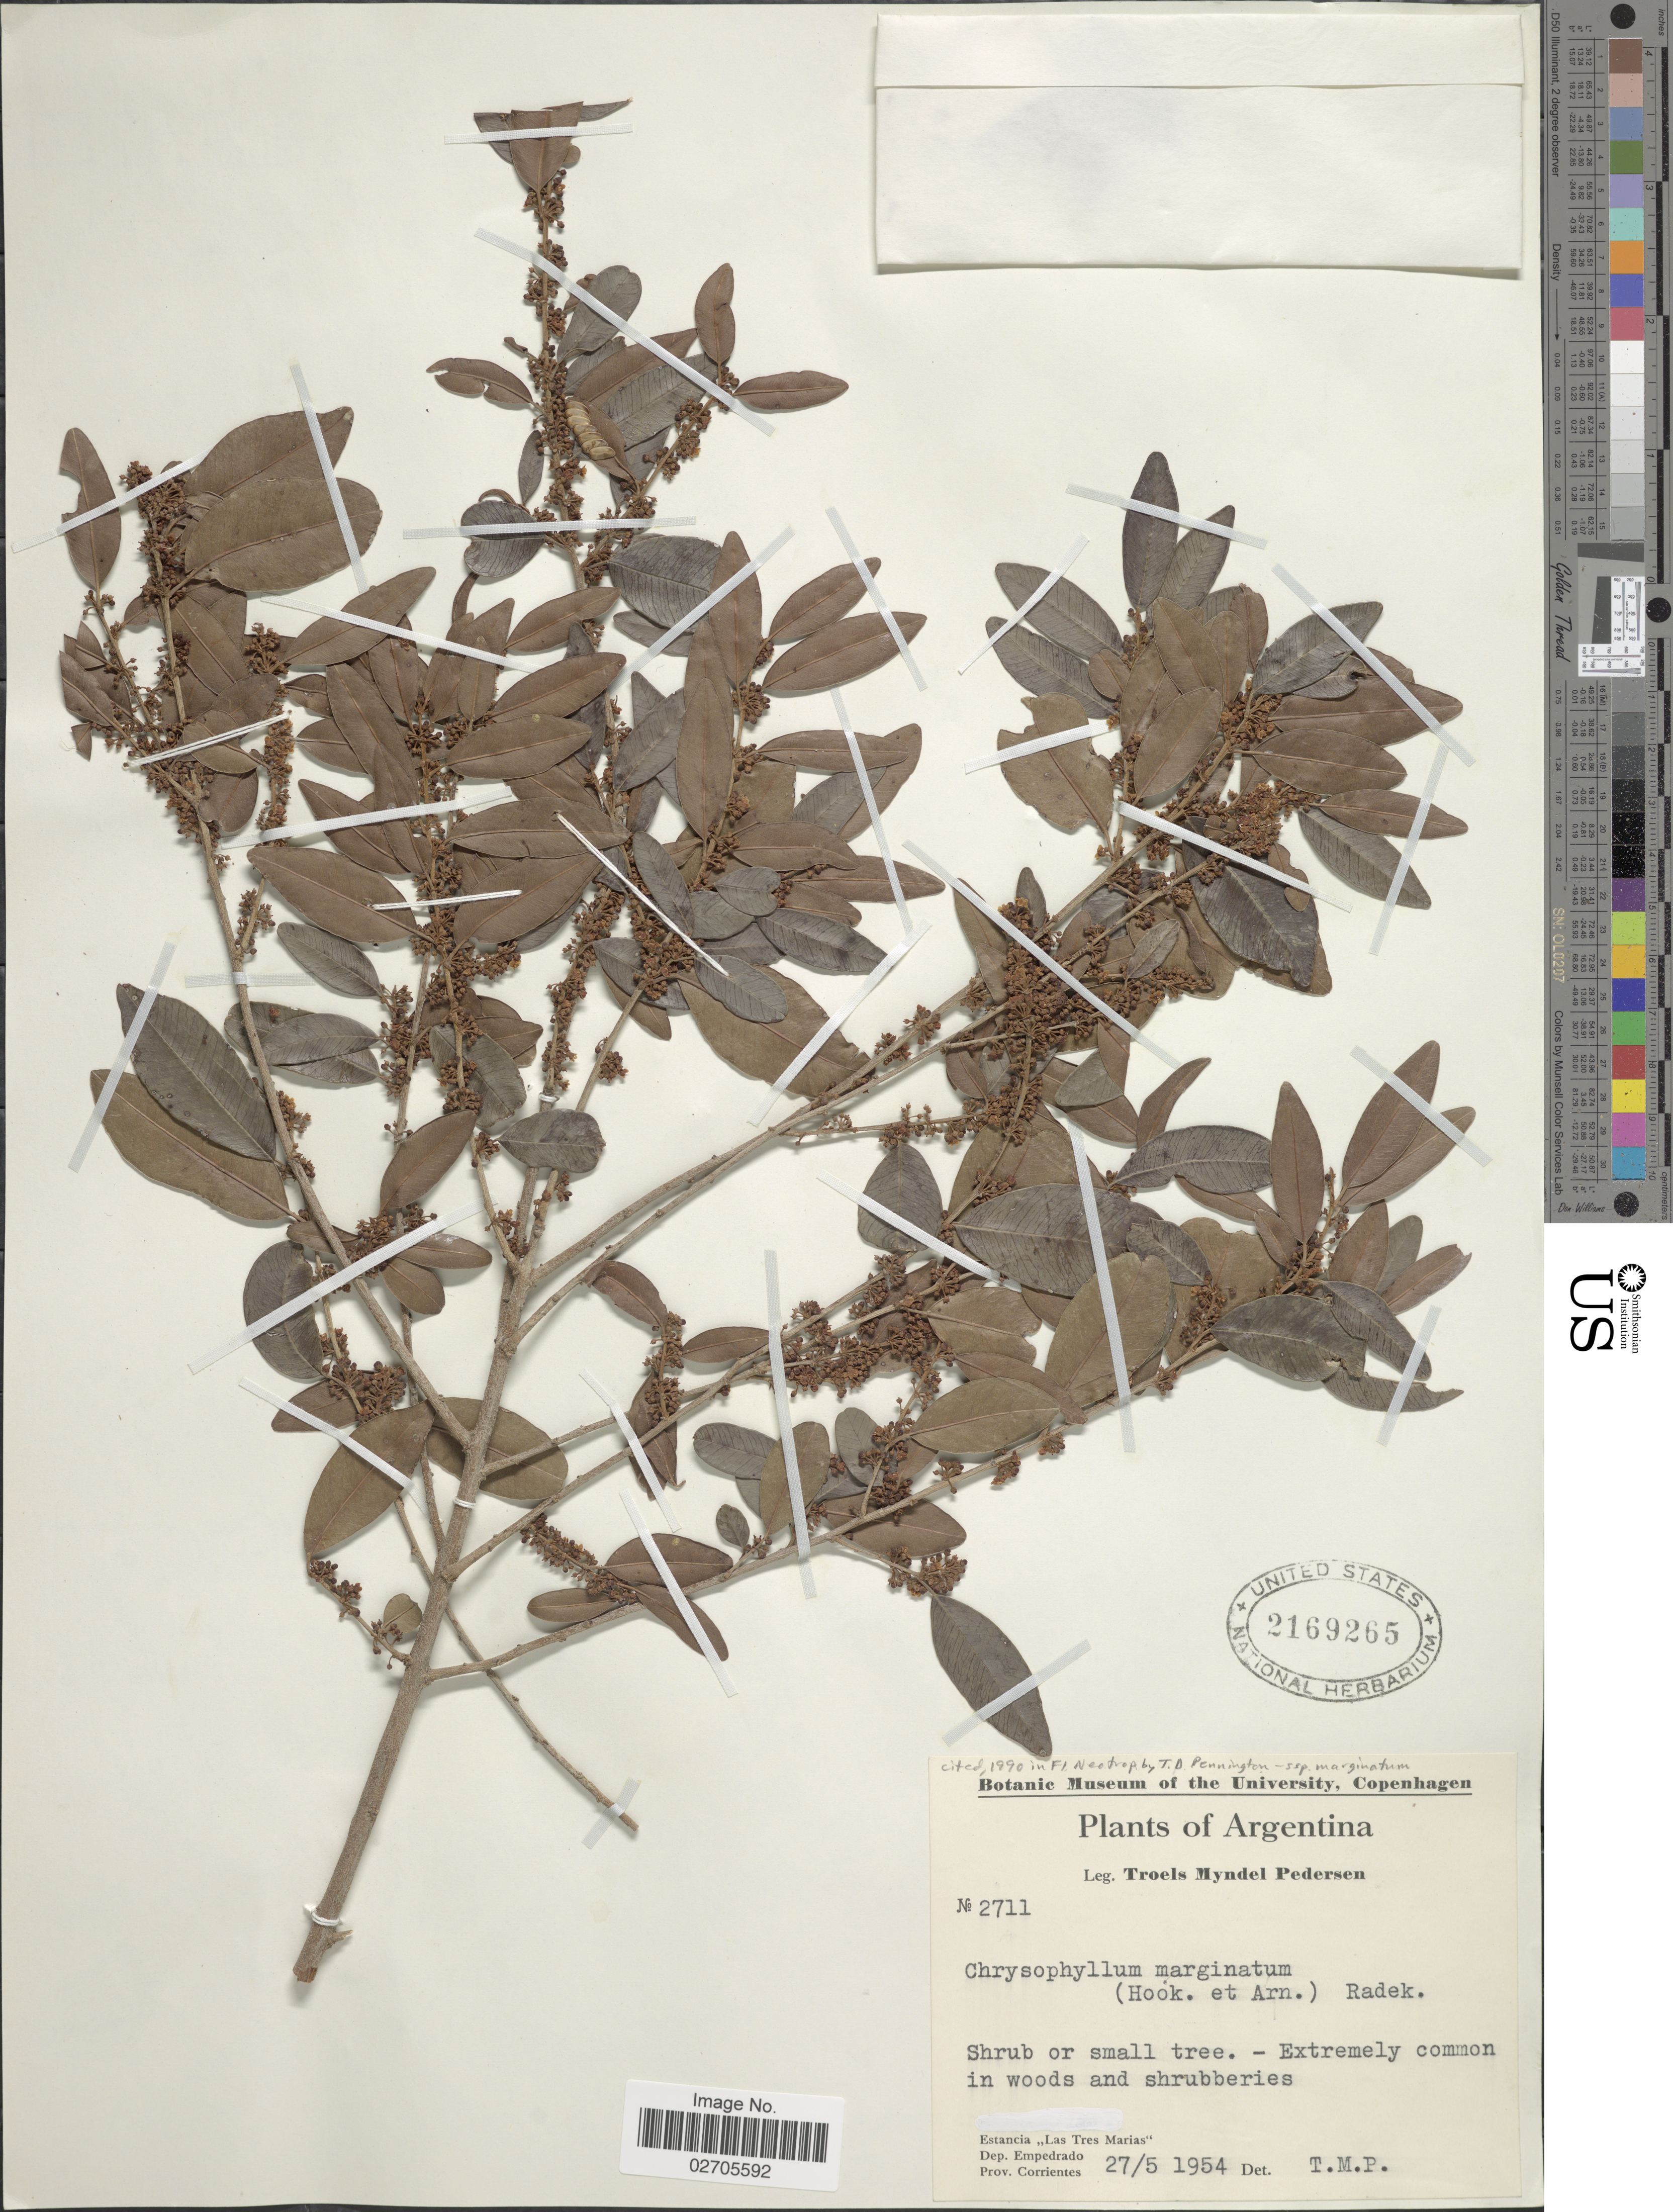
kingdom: Plantae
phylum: Tracheophyta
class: Magnoliopsida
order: Ericales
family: Sapotaceae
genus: Chrysophyllum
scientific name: Chrysophyllum marginatum subsp. marginatum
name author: (Hook. & Arn.) Radlk.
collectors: T. Pederson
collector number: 2711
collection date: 1954-05-27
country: Argentina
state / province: Corrientes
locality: Estancia , Las Tres Marias', Dep. Empedrado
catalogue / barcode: US 2169265